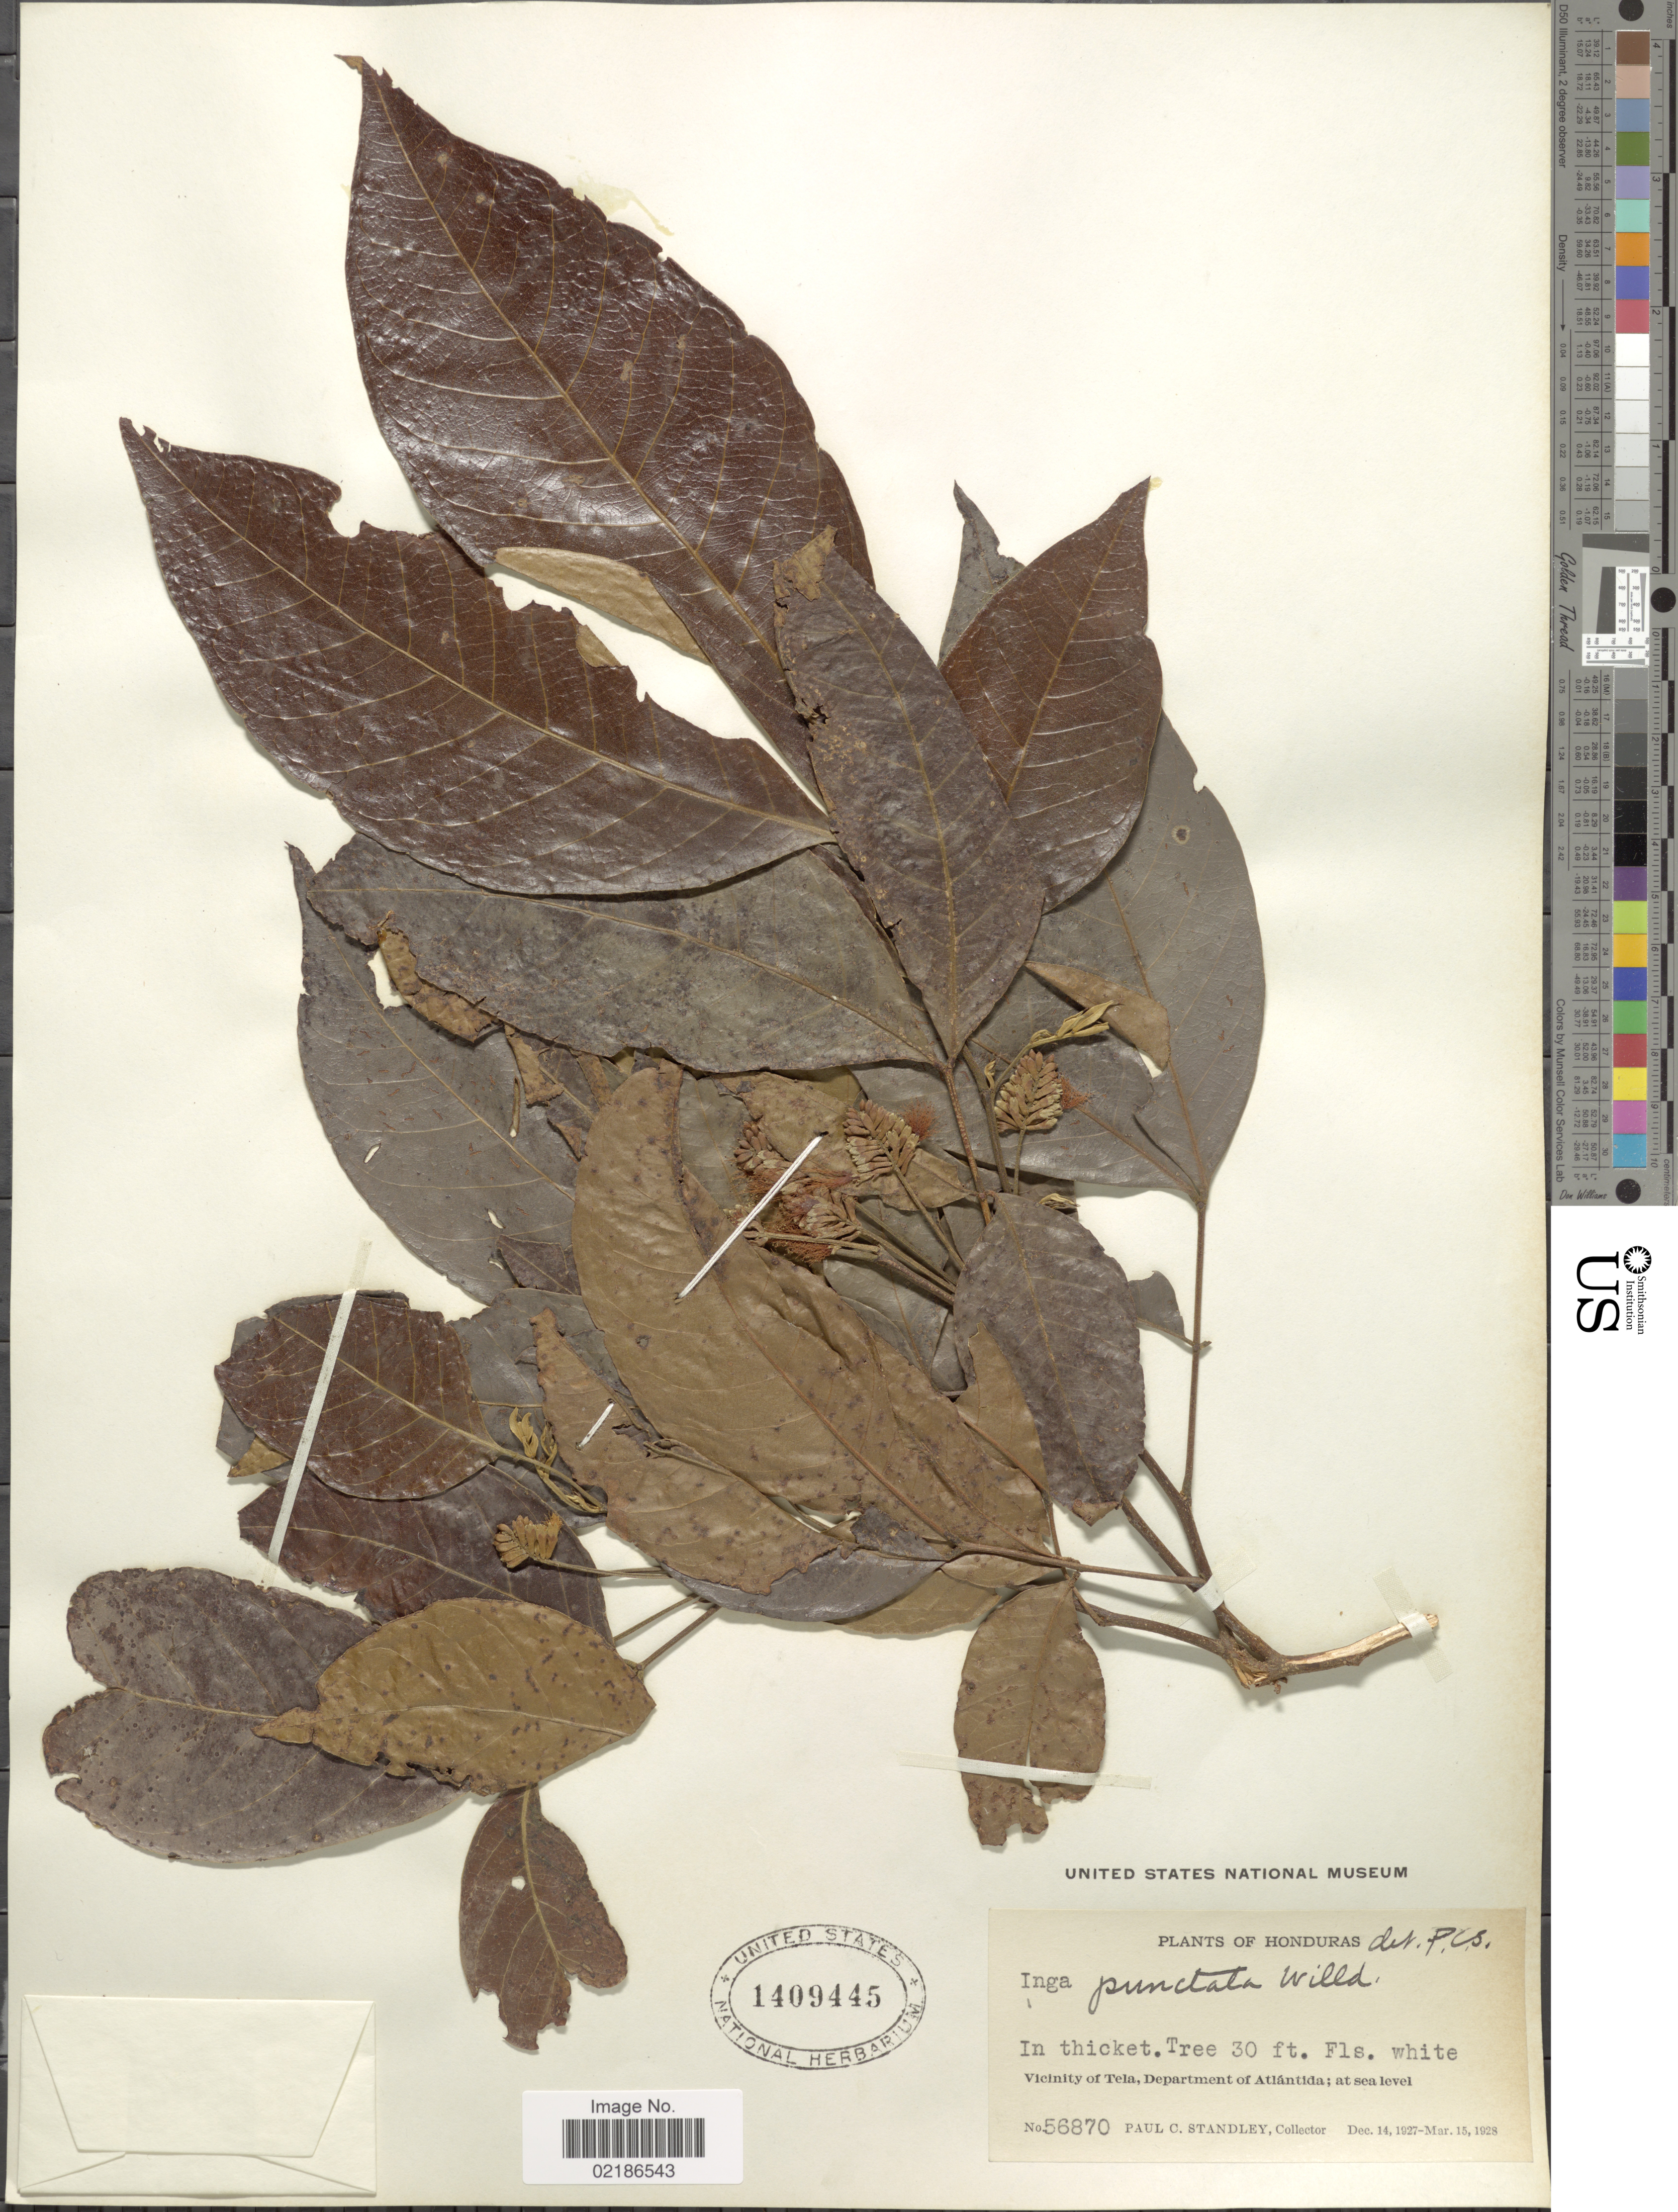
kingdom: Plantae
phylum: Tracheophyta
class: Magnoliopsida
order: Fabales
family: Fabaceae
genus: Inga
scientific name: Inga punctata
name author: Willd.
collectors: P. C. Standley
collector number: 56870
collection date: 1927-12-14/1928-03-15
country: Honduras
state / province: Atlántida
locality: Vicinity of Tela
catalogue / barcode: US 1409445